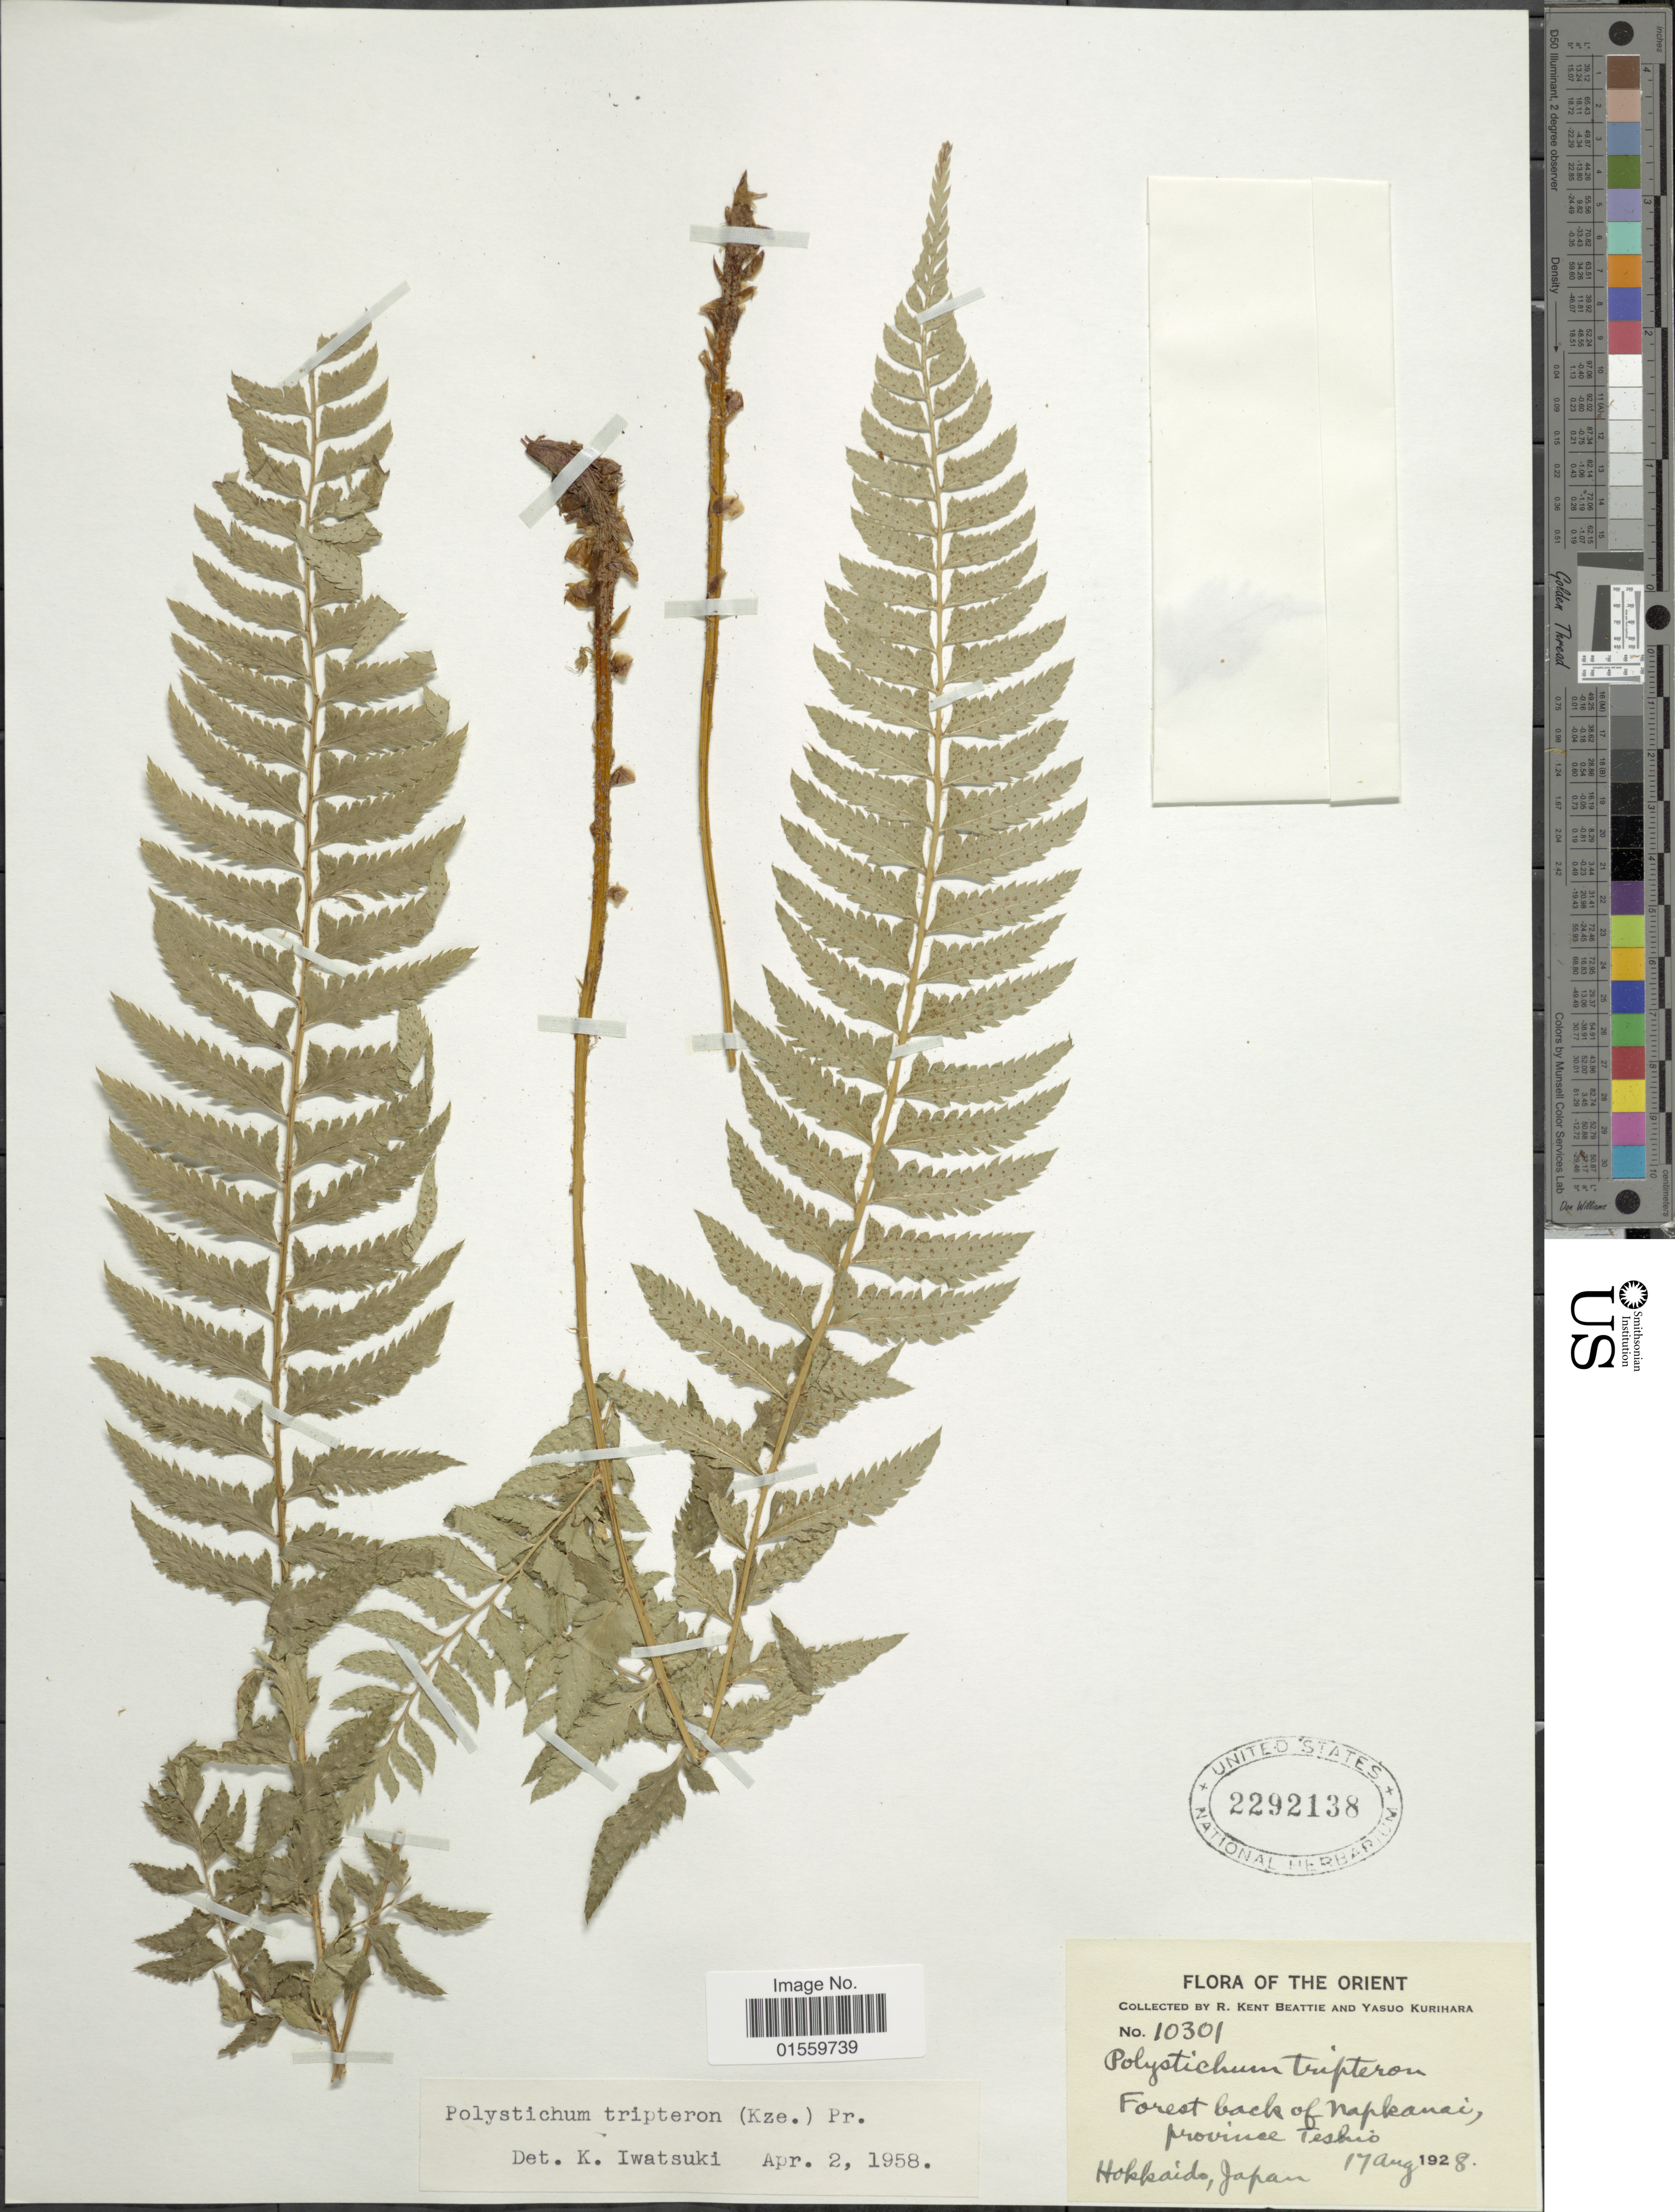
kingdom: Plantae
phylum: Tracheophyta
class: Polypodiopsida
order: Polypodiales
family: Dryopteridaceae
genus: Polystichum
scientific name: Polystichum tripteron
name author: (Kunze) C. Presl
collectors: R. K. Beattie & Y. Kurihara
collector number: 10301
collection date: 1928-08-17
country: Japan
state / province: Hokkaidō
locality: The Orient, Forest back of Napkanai, province Teshio, Hokkaido, Japan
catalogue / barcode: US 2292138